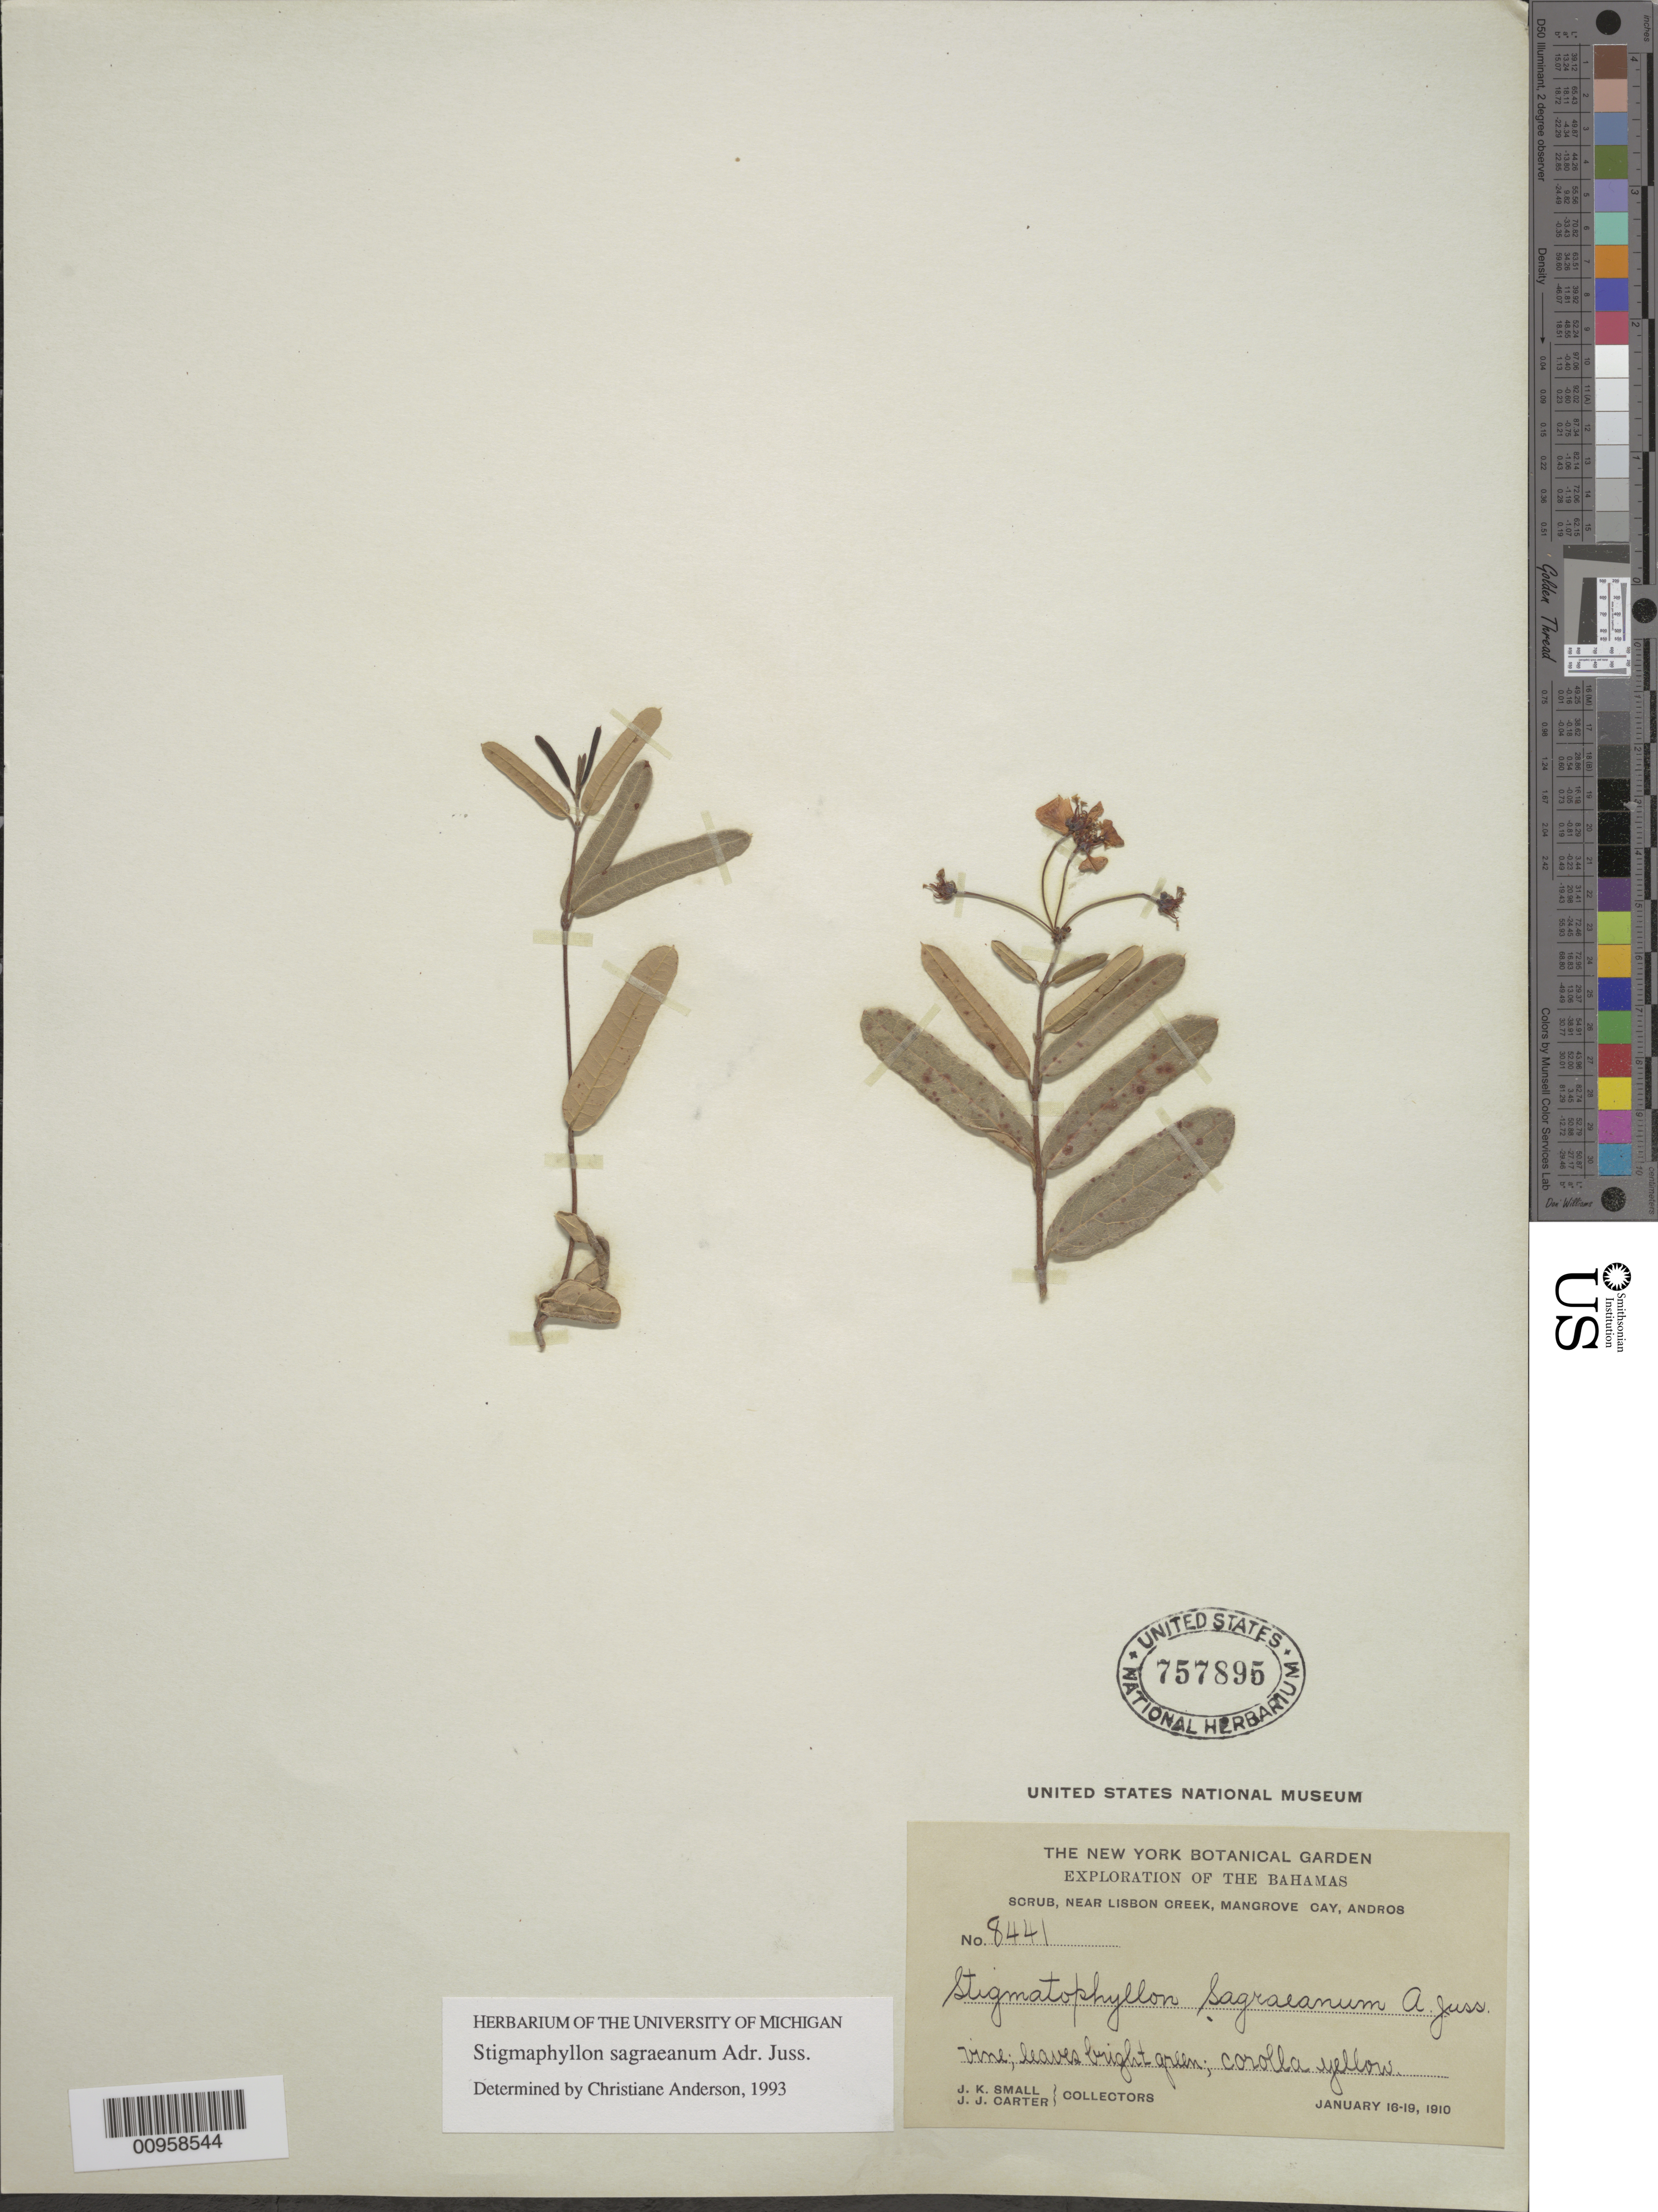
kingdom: Plantae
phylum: Tracheophyta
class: Magnoliopsida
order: Malpighiales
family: Malpighiaceae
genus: Stigmaphyllon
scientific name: Stigmaphyllon sagraeanum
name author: Juss.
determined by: Anderson, C.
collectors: J. K. Small & J. J. Carter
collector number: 8441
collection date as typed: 16 Jan 1910 to 19 Jan 1910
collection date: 1910-01-16/1910-01-19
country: Bahamas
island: Andros Island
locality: Near Lisbon Creek, Mangrove Cay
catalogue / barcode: US 757895